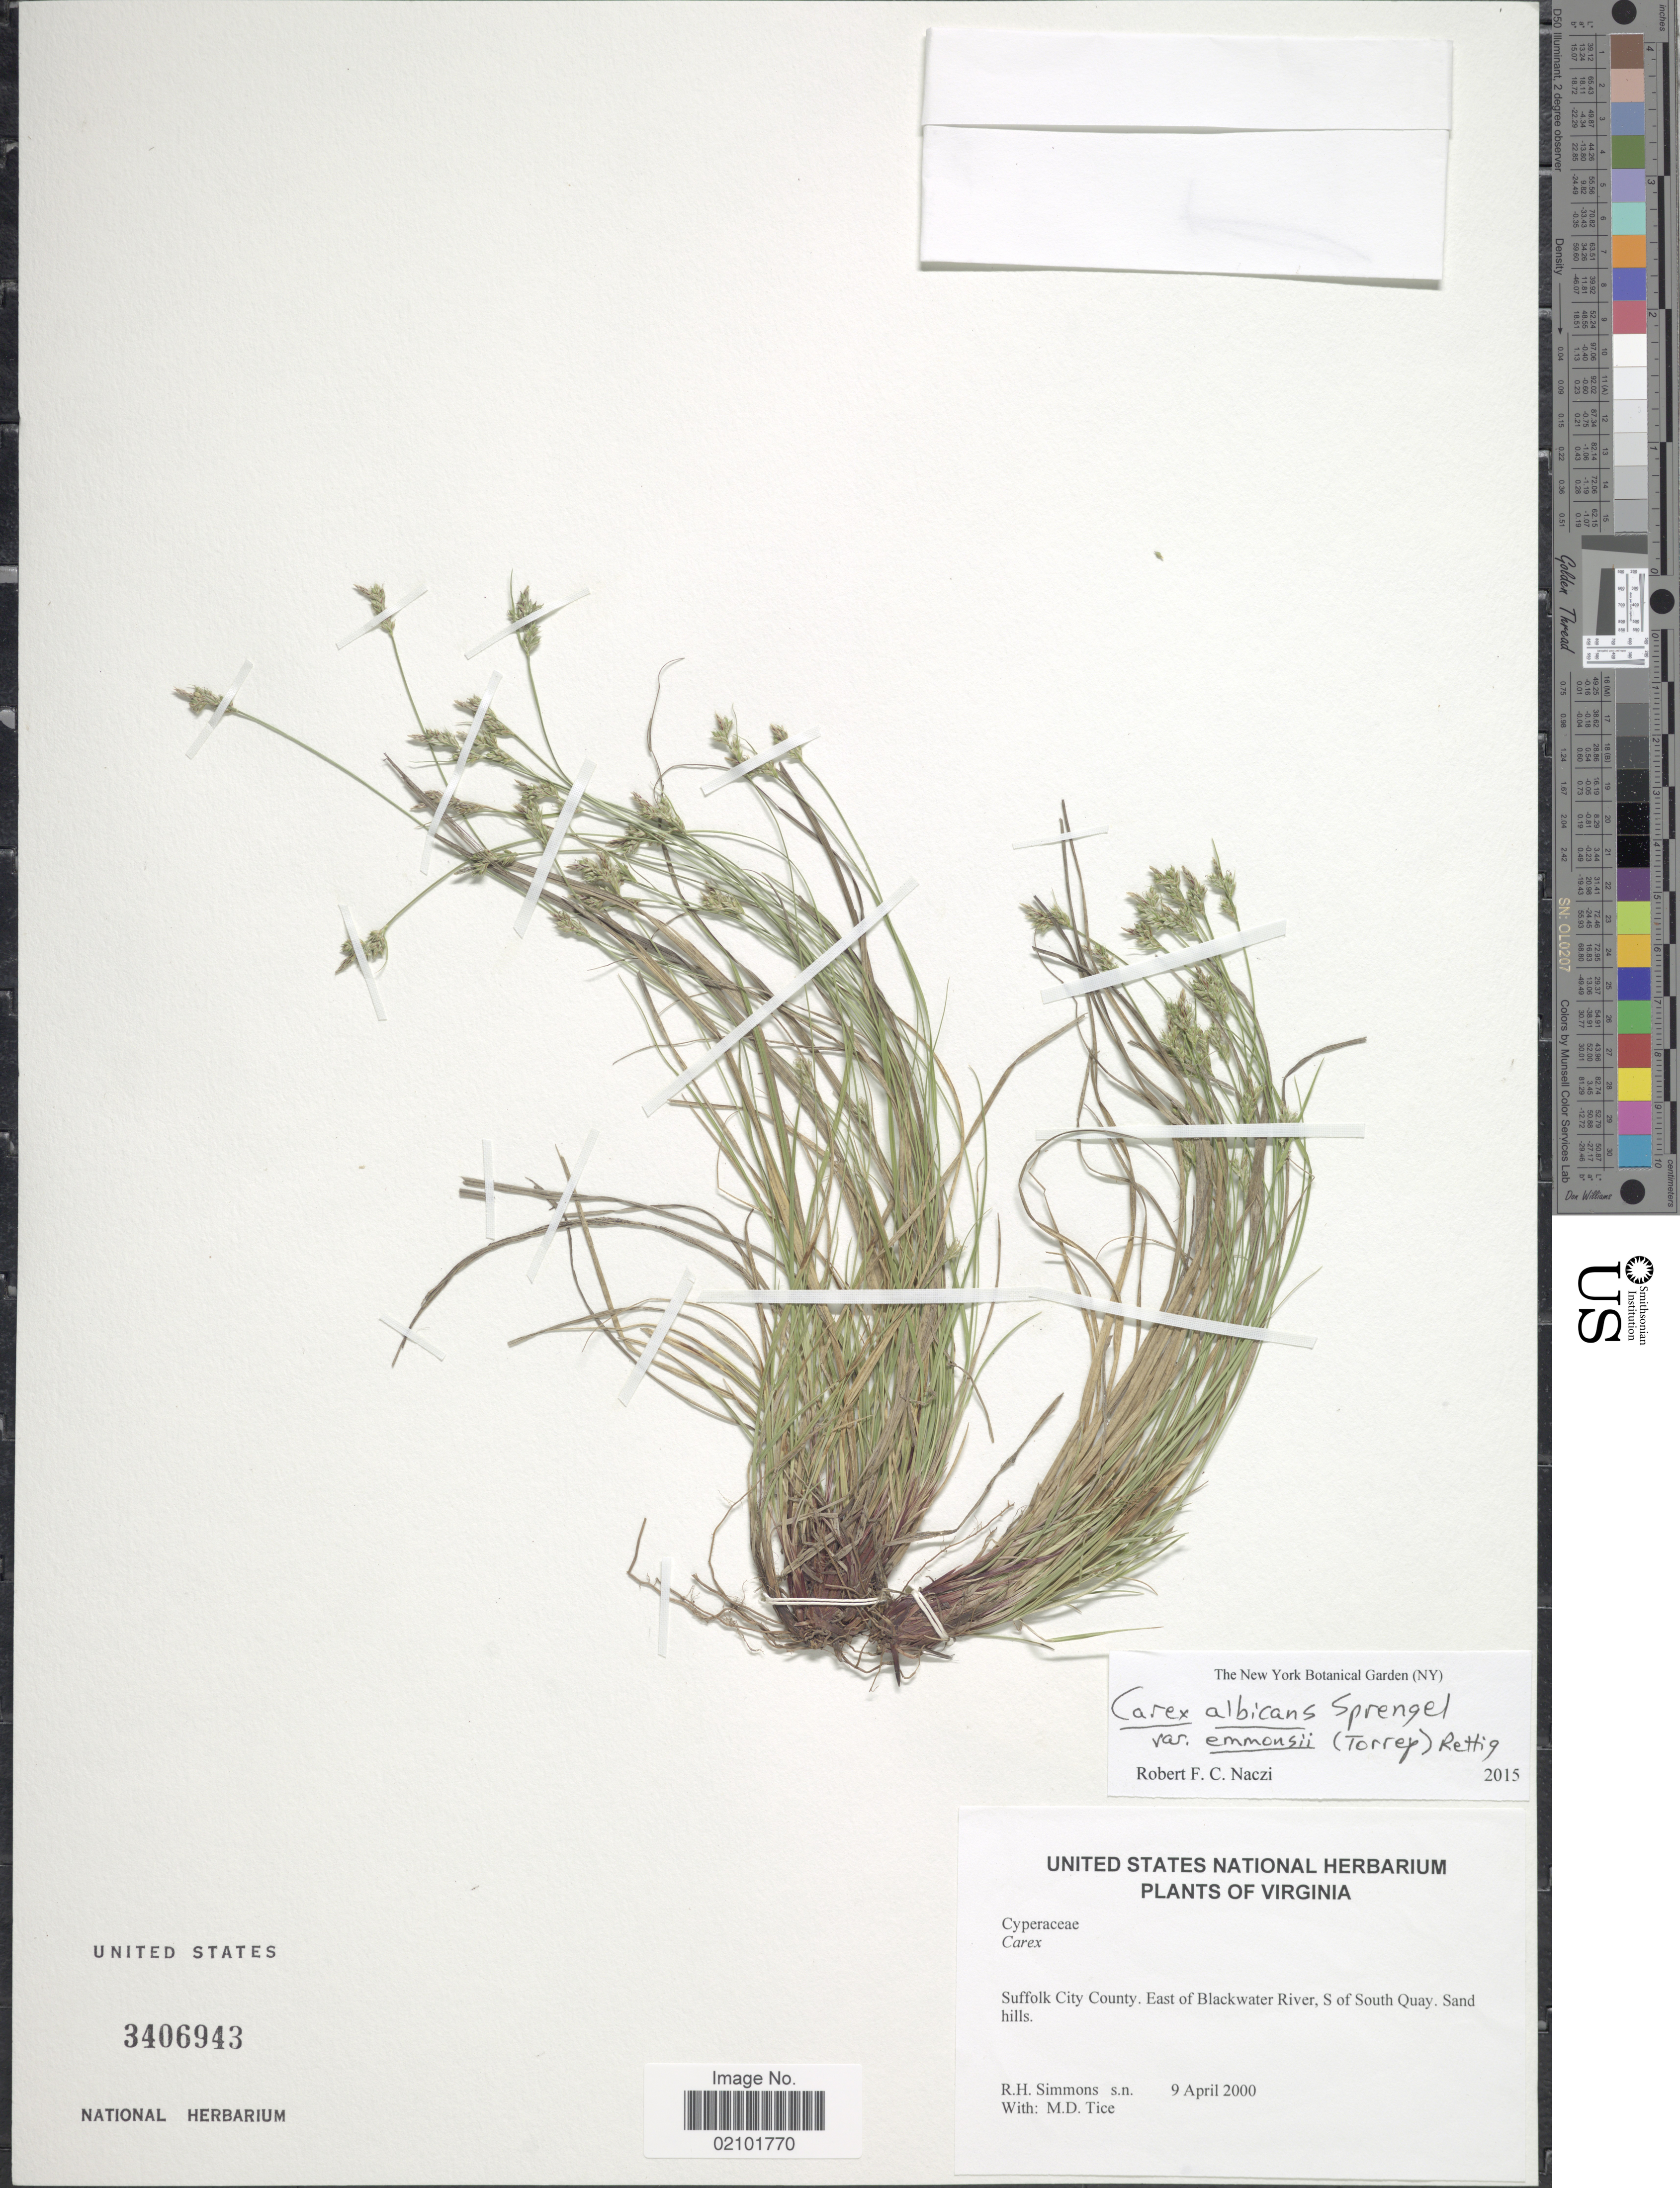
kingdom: Plantae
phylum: Tracheophyta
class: Liliopsida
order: Poales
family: Cyperaceae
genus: Carex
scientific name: Carex emmonsii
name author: Dewey ex Torr.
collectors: R. H. Simmons & M. Tice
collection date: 2000-04-09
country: United States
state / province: Virginia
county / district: City of Suffolk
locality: Suffolk City County. East of Blackwater River, S of South Quay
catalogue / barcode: US 3406943